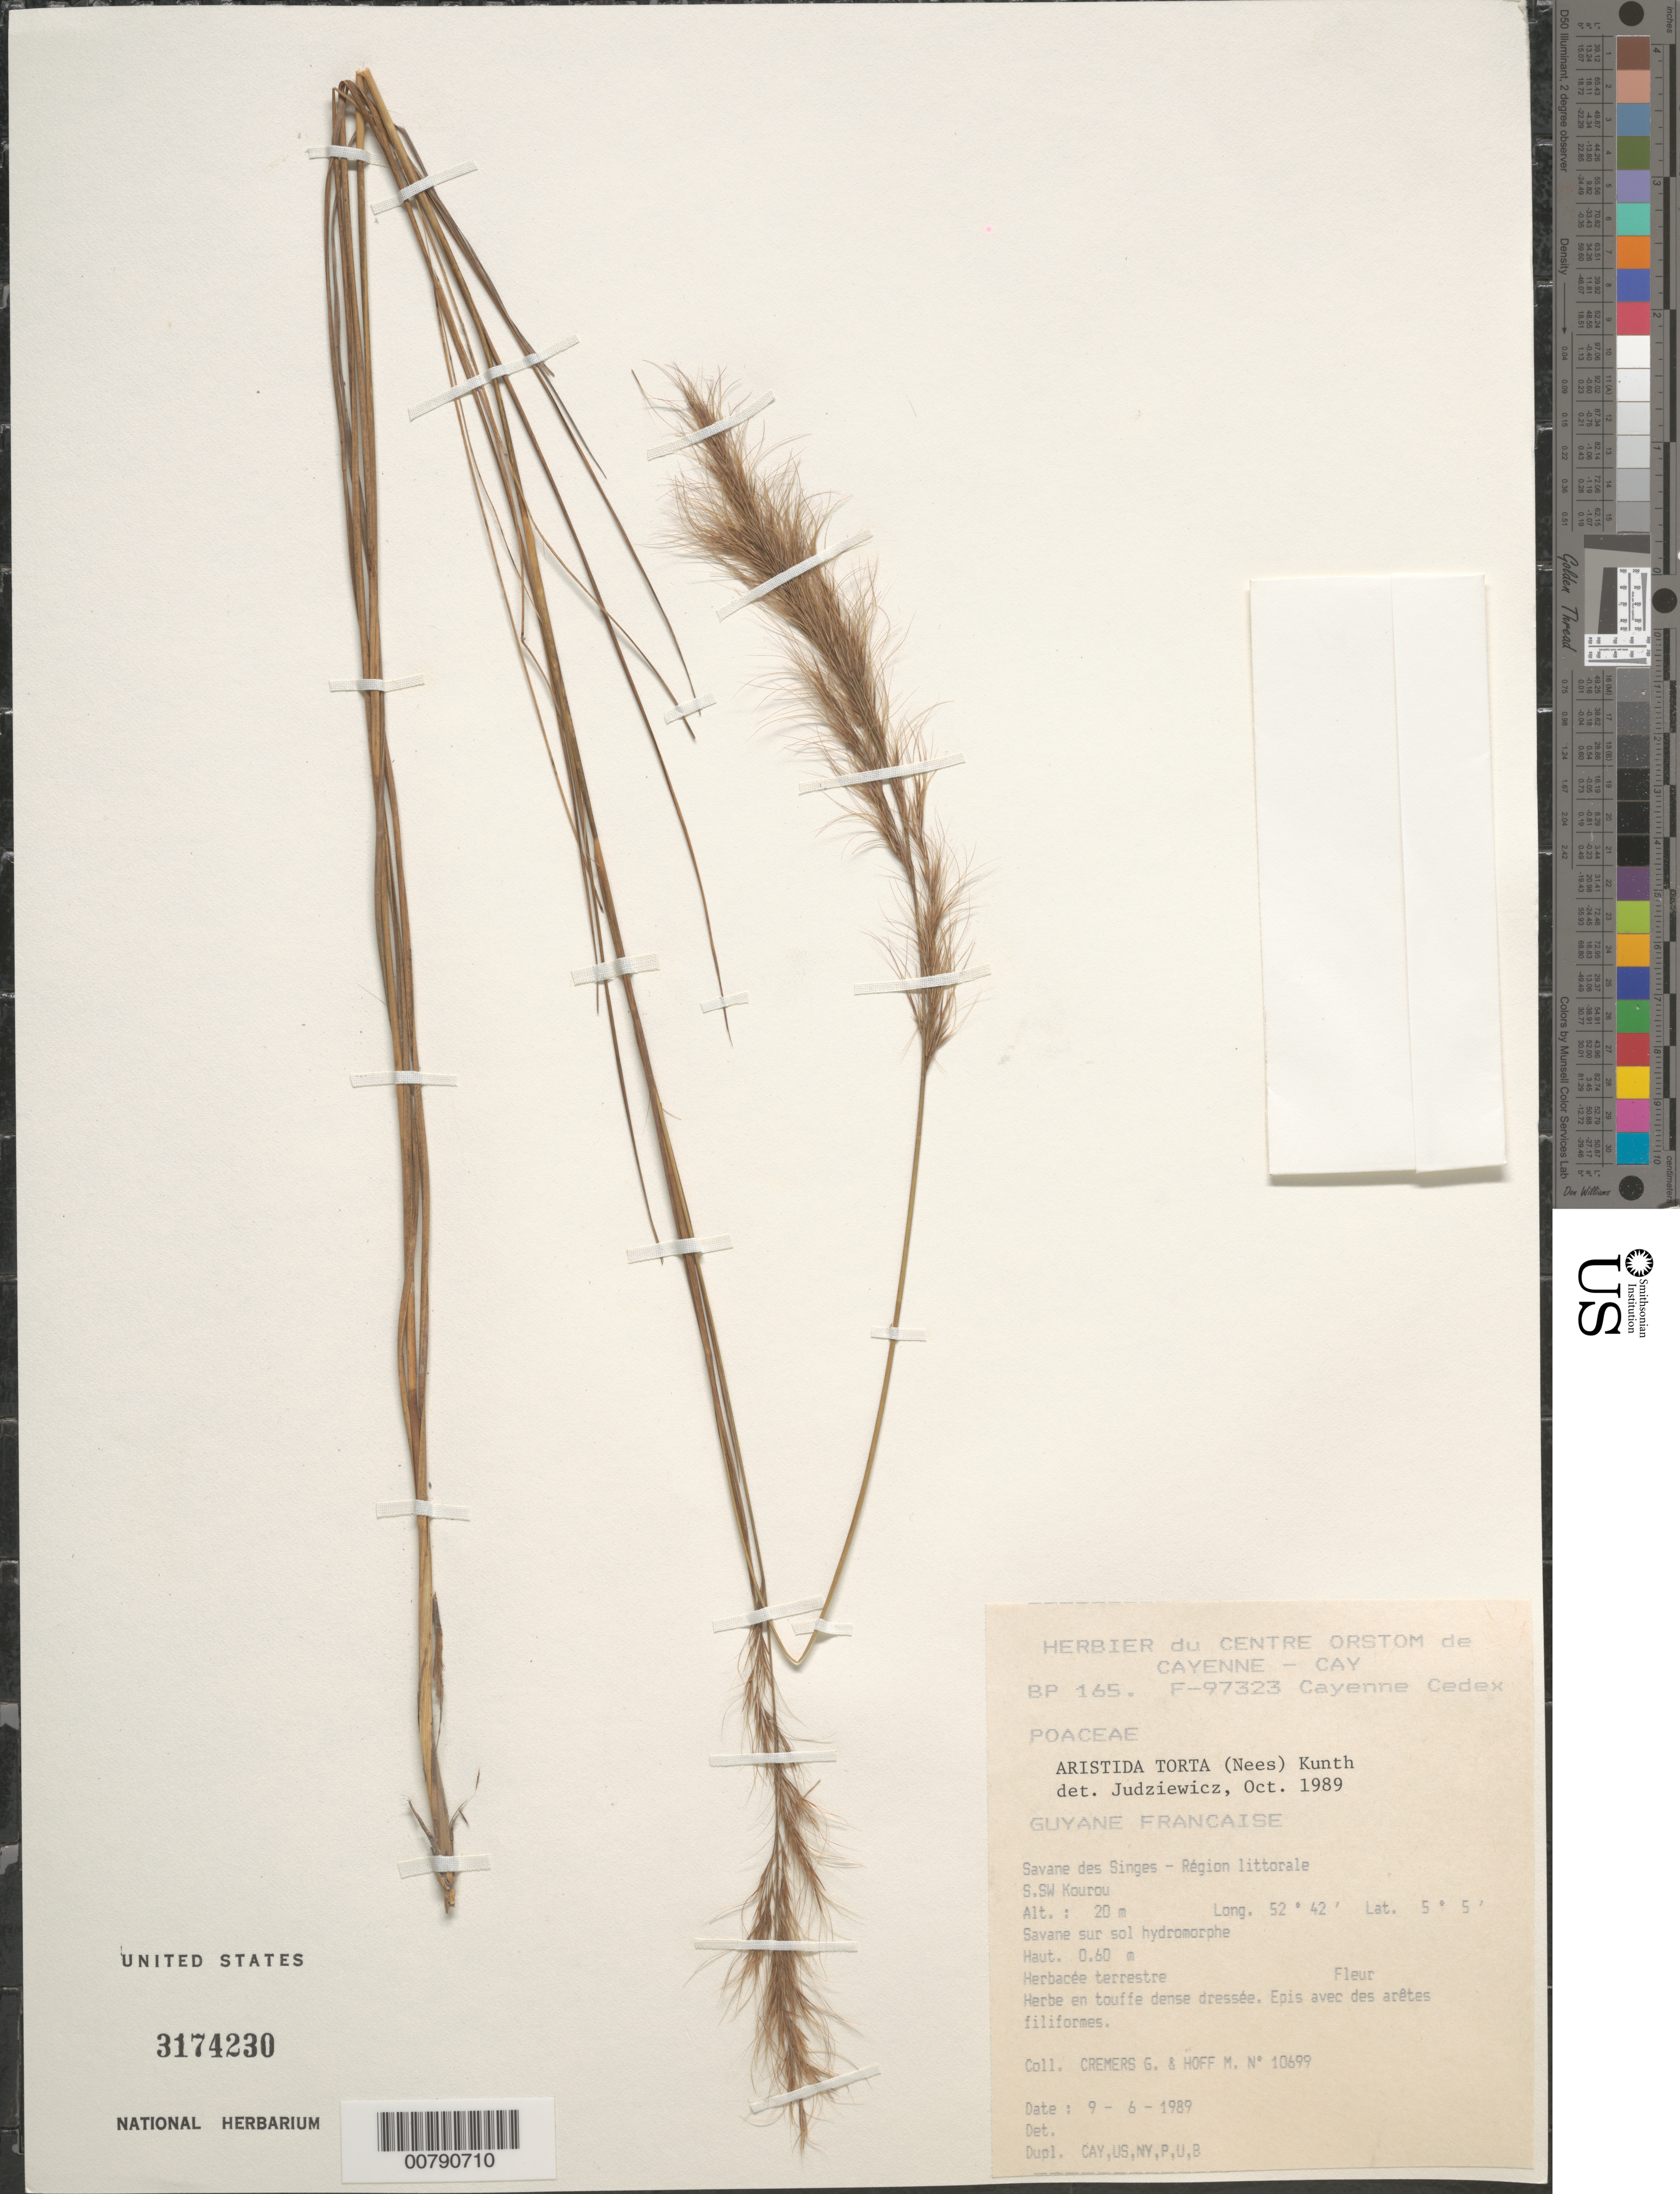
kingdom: Plantae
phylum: Tracheophyta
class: Liliopsida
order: Poales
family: Poaceae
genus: Aristida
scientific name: Aristida torta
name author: (Nees) Kunth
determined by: Judziewicz, E. J.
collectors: G. Cremers & M. Hoff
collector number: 10699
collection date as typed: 9-Jun-89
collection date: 1989-06-09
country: French Guiana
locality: Savane des Singes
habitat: Savane sur sol hydromorphe, région littorale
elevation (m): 20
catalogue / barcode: US 3174230